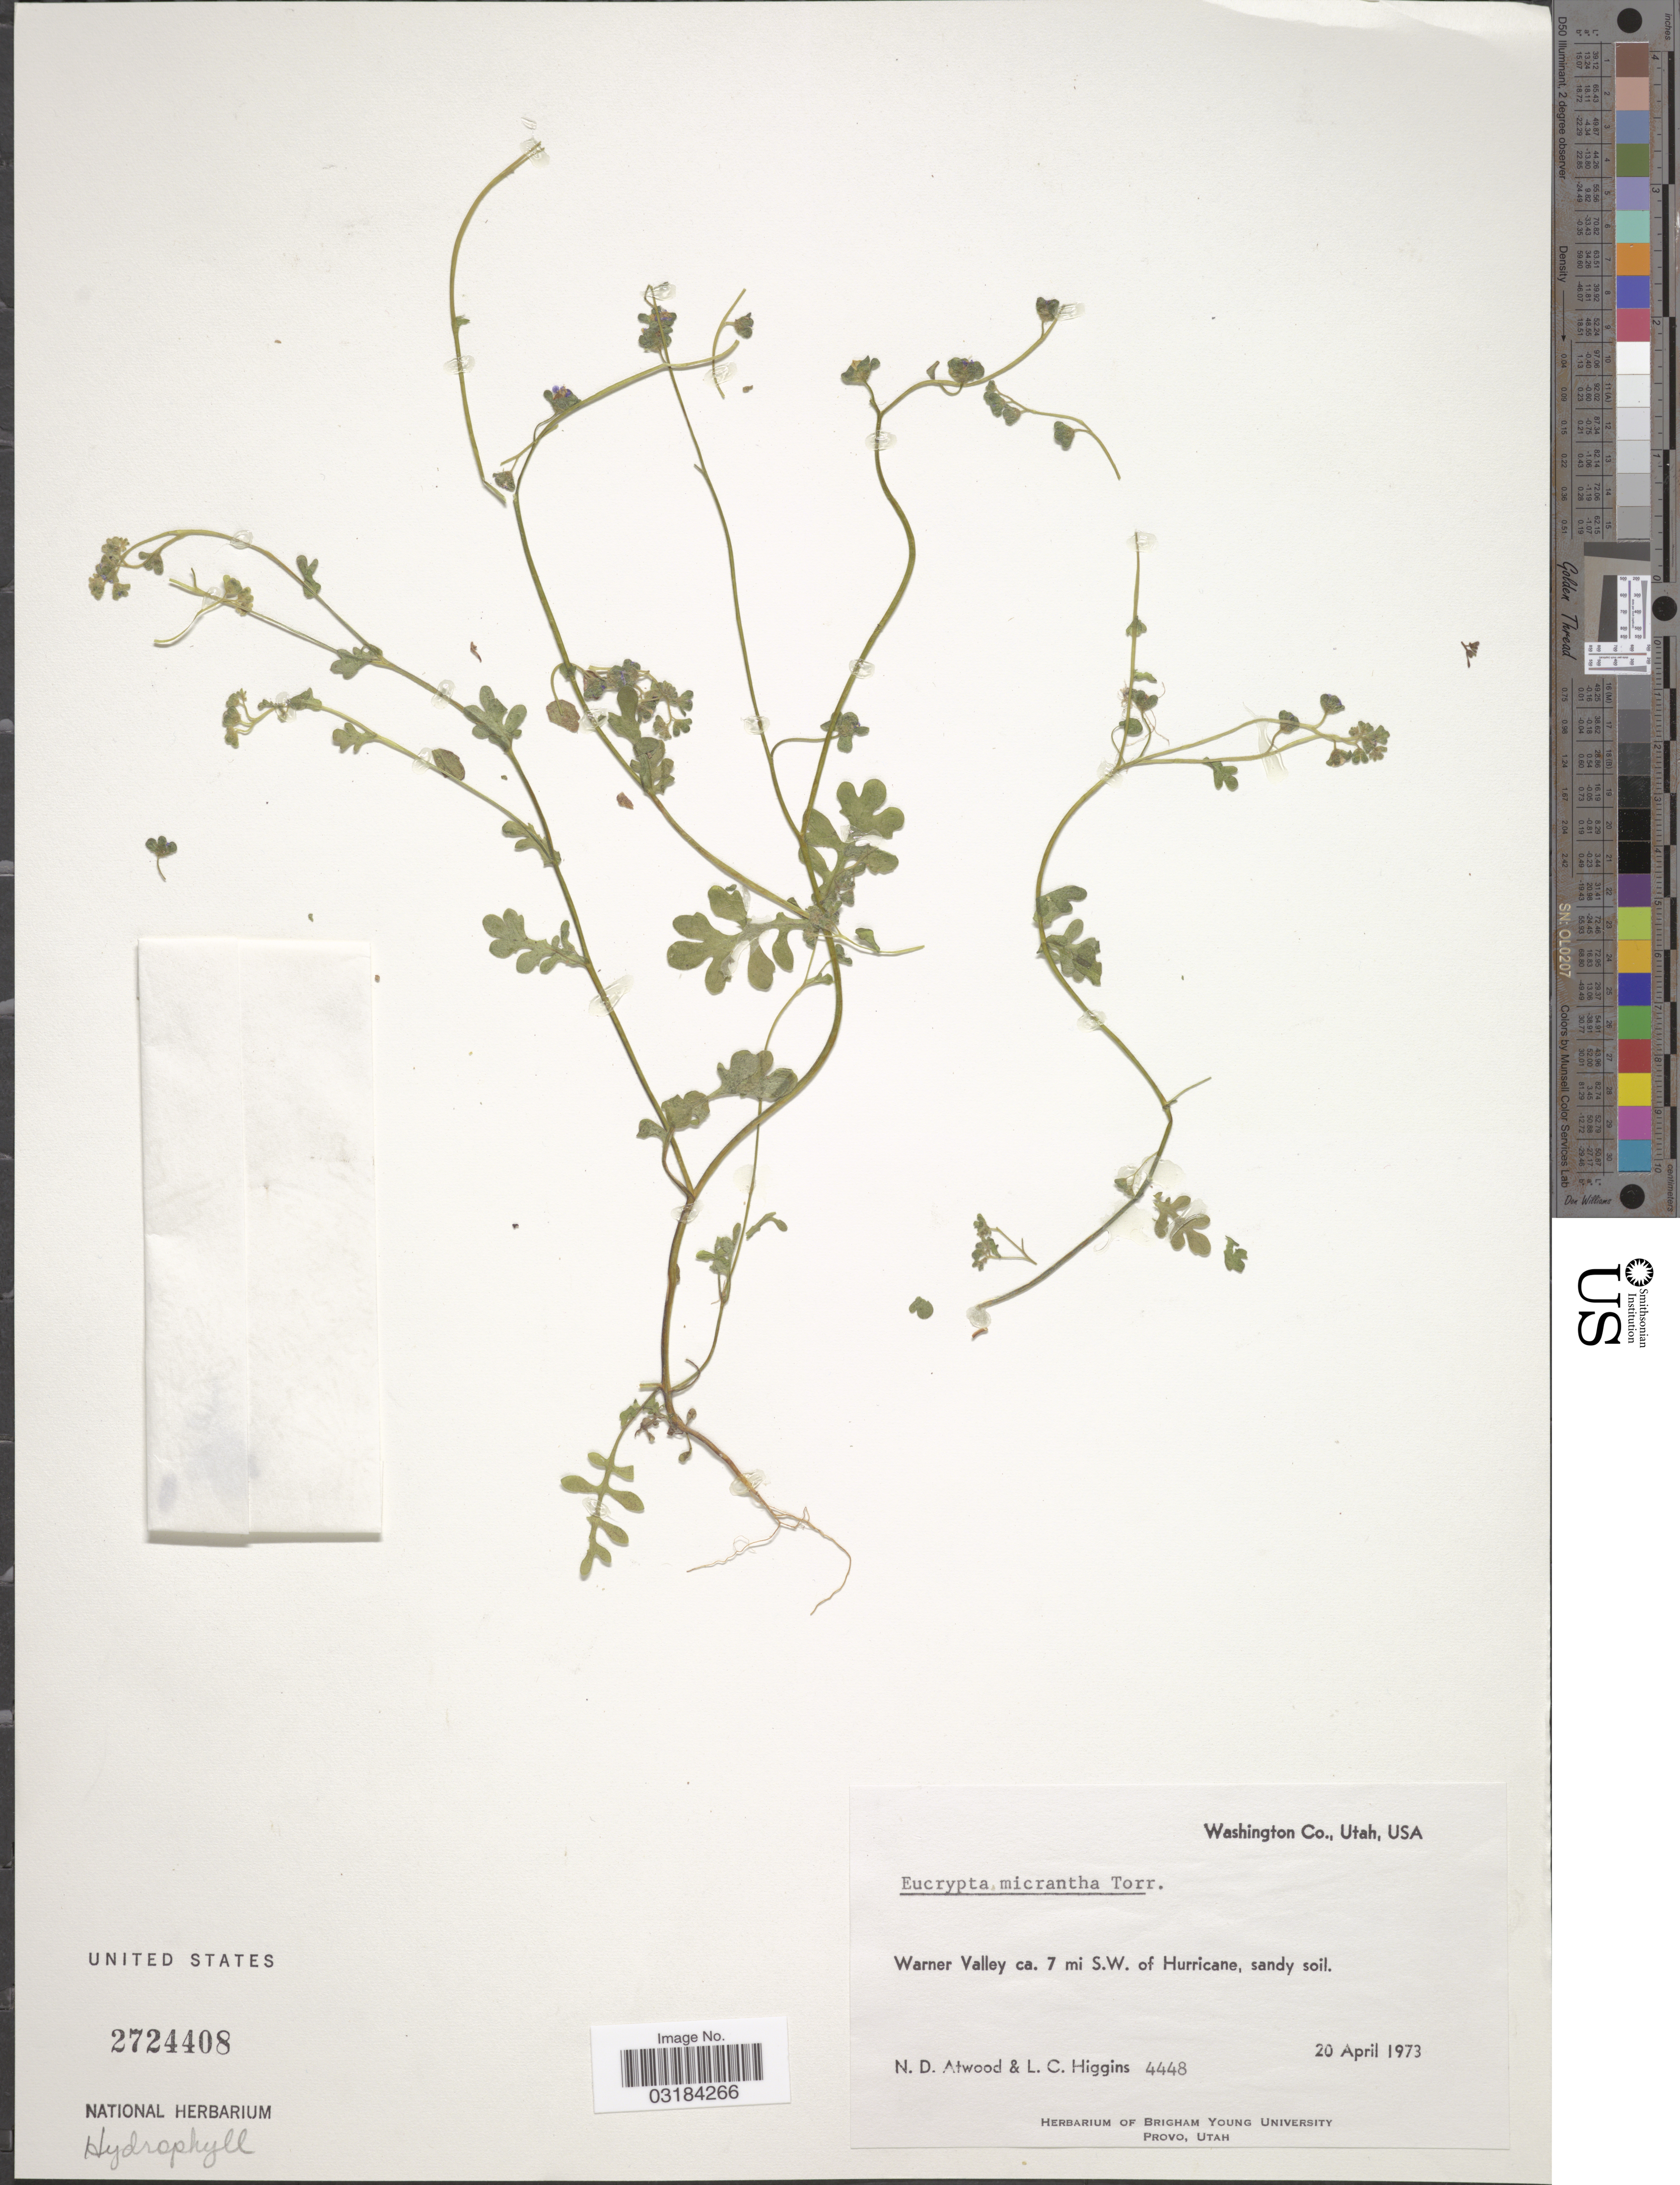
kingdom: Plantae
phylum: Tracheophyta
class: Magnoliopsida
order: Boraginales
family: Hydrophyllaceae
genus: Eucrypta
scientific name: Eucrypta micrantha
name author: (Torr.) A. Heller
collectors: N. Atwood & L. Higgins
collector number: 4448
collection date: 1973-04-20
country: United States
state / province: Utah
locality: Washington Co. Warner Valley ca. 7 mi S.W. of Hurricane, sandy soil.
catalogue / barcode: US 2724408